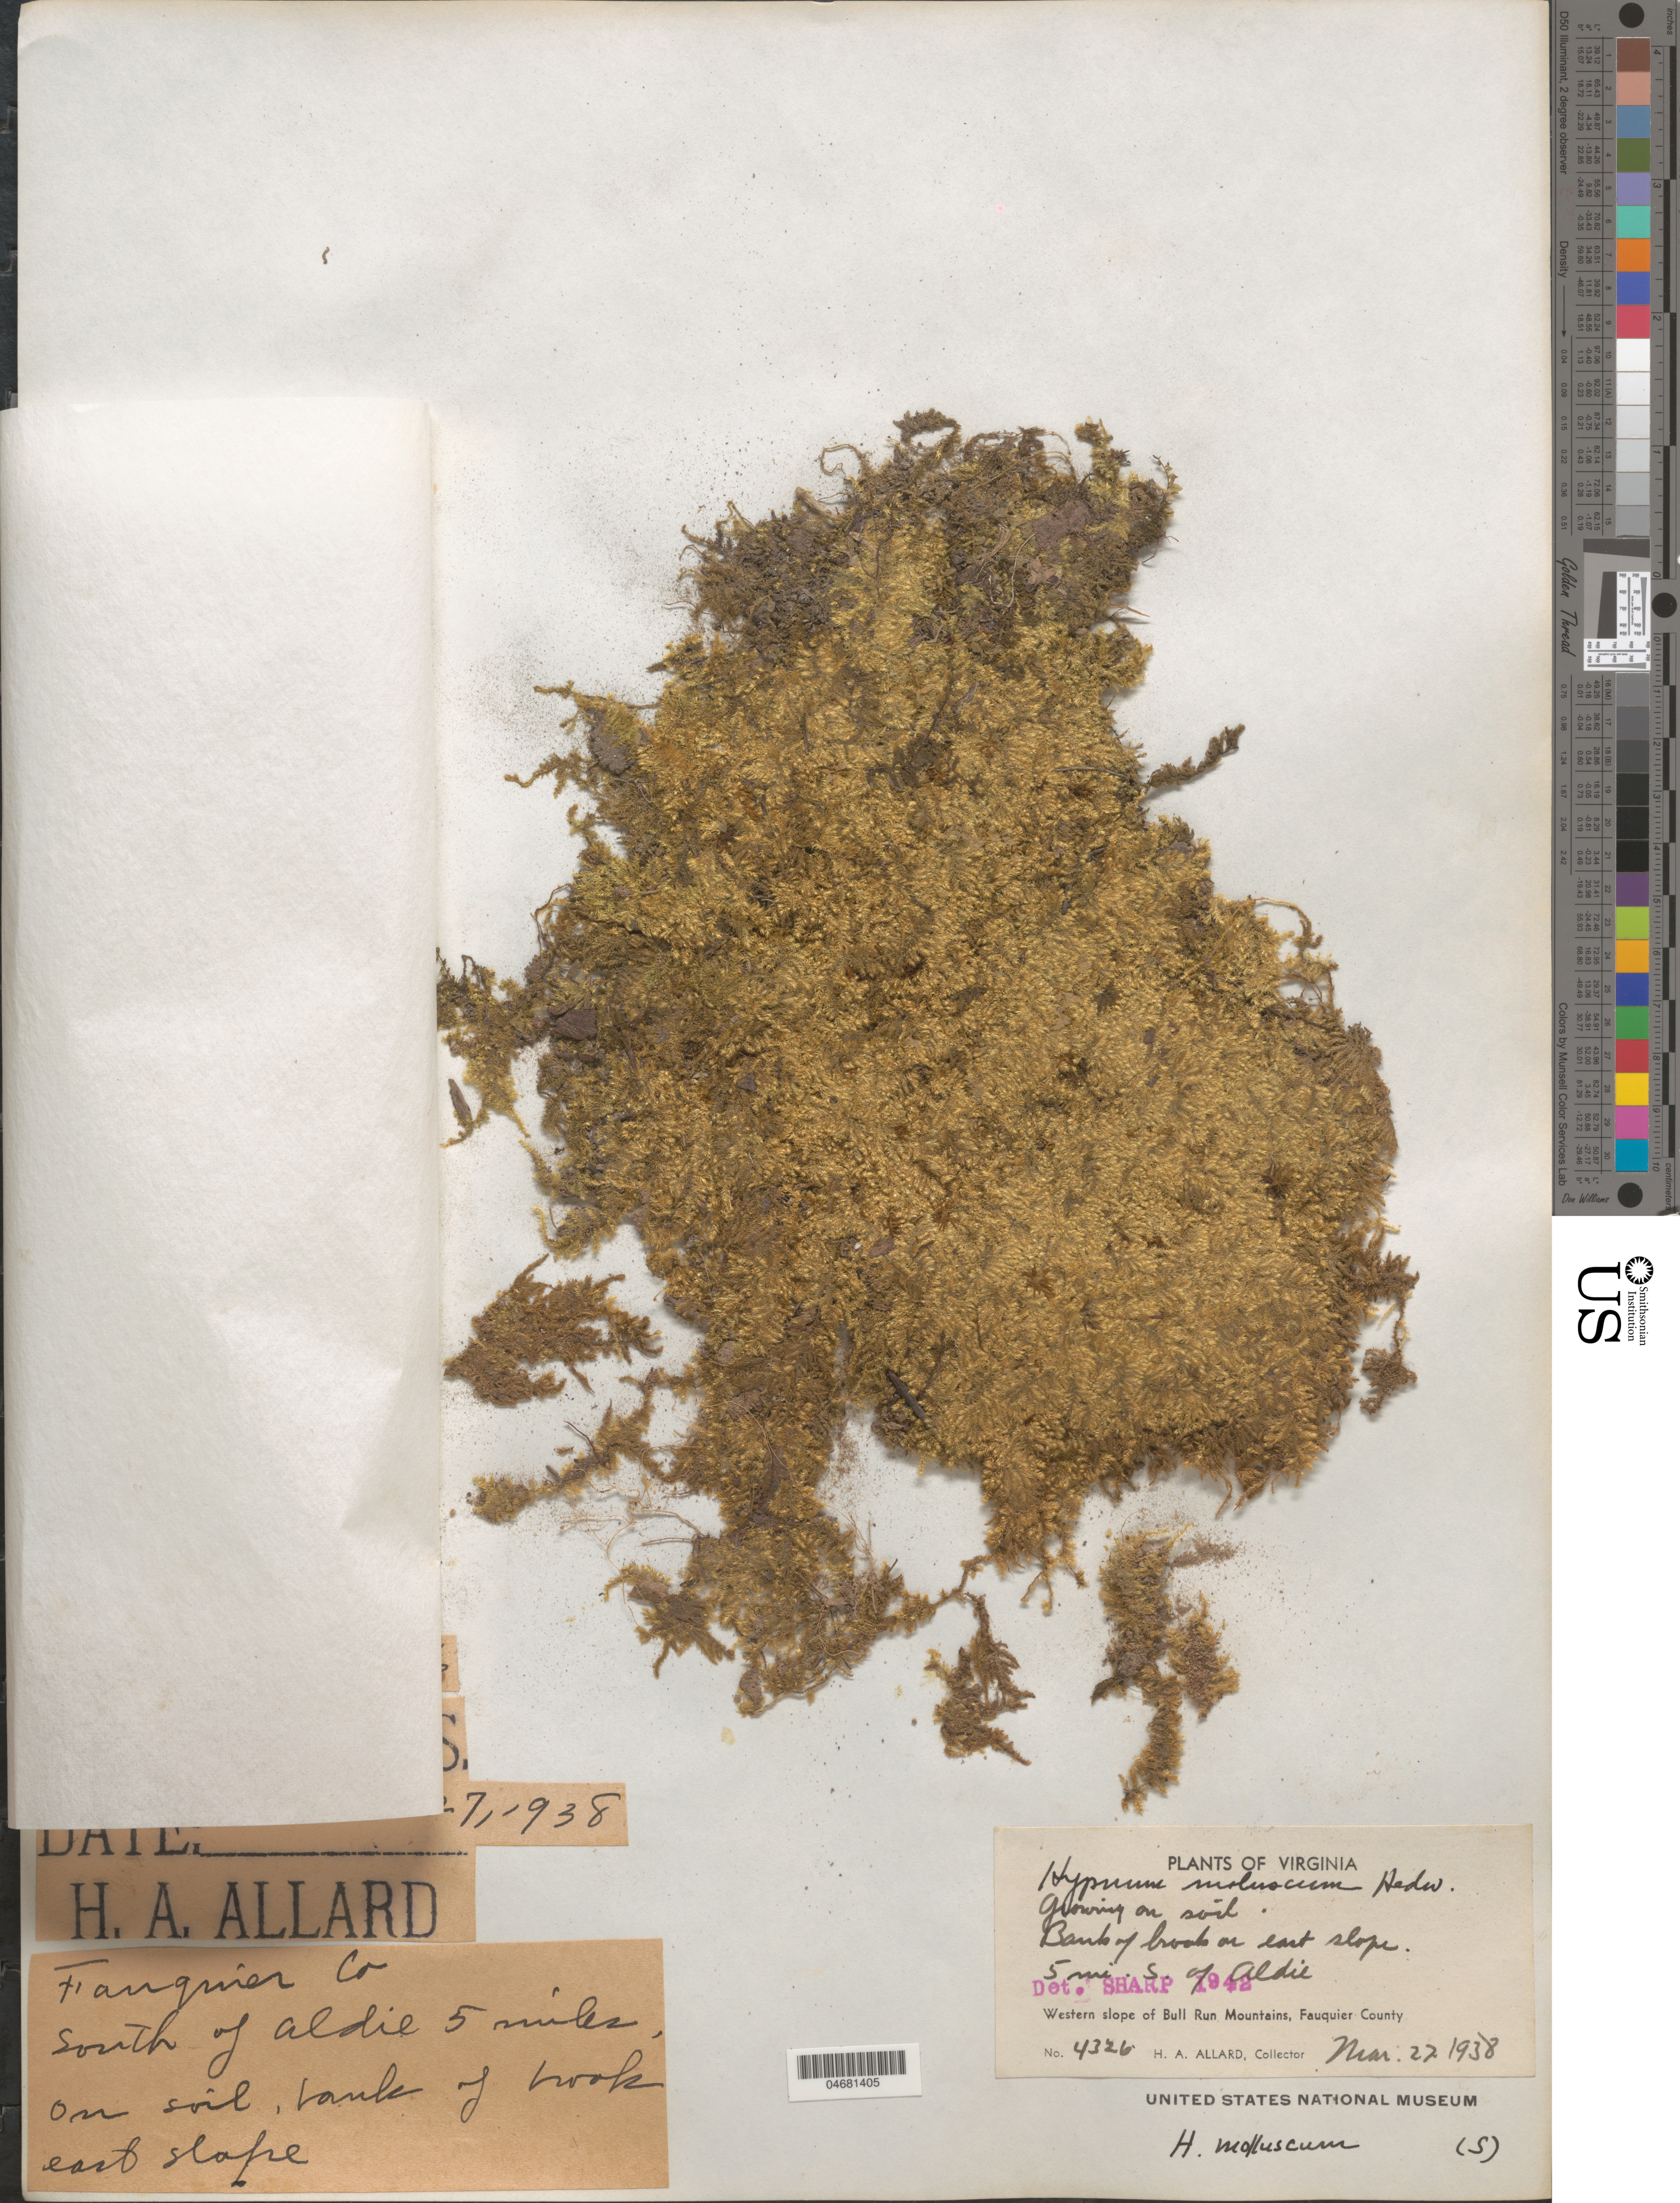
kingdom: Plantae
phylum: Bryophyta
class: Bryopsida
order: Hypnales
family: Hypnaceae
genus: Hypnum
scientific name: Hypnum molluscum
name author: Hedw.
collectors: H. A. Allard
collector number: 4326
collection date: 1938-03-27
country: United States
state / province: Virginia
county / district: Fauquier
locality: Bank of brook on east slope 5 mi. S. of Aldie. Western slope of Bull Run Mountains, Fauquier County.